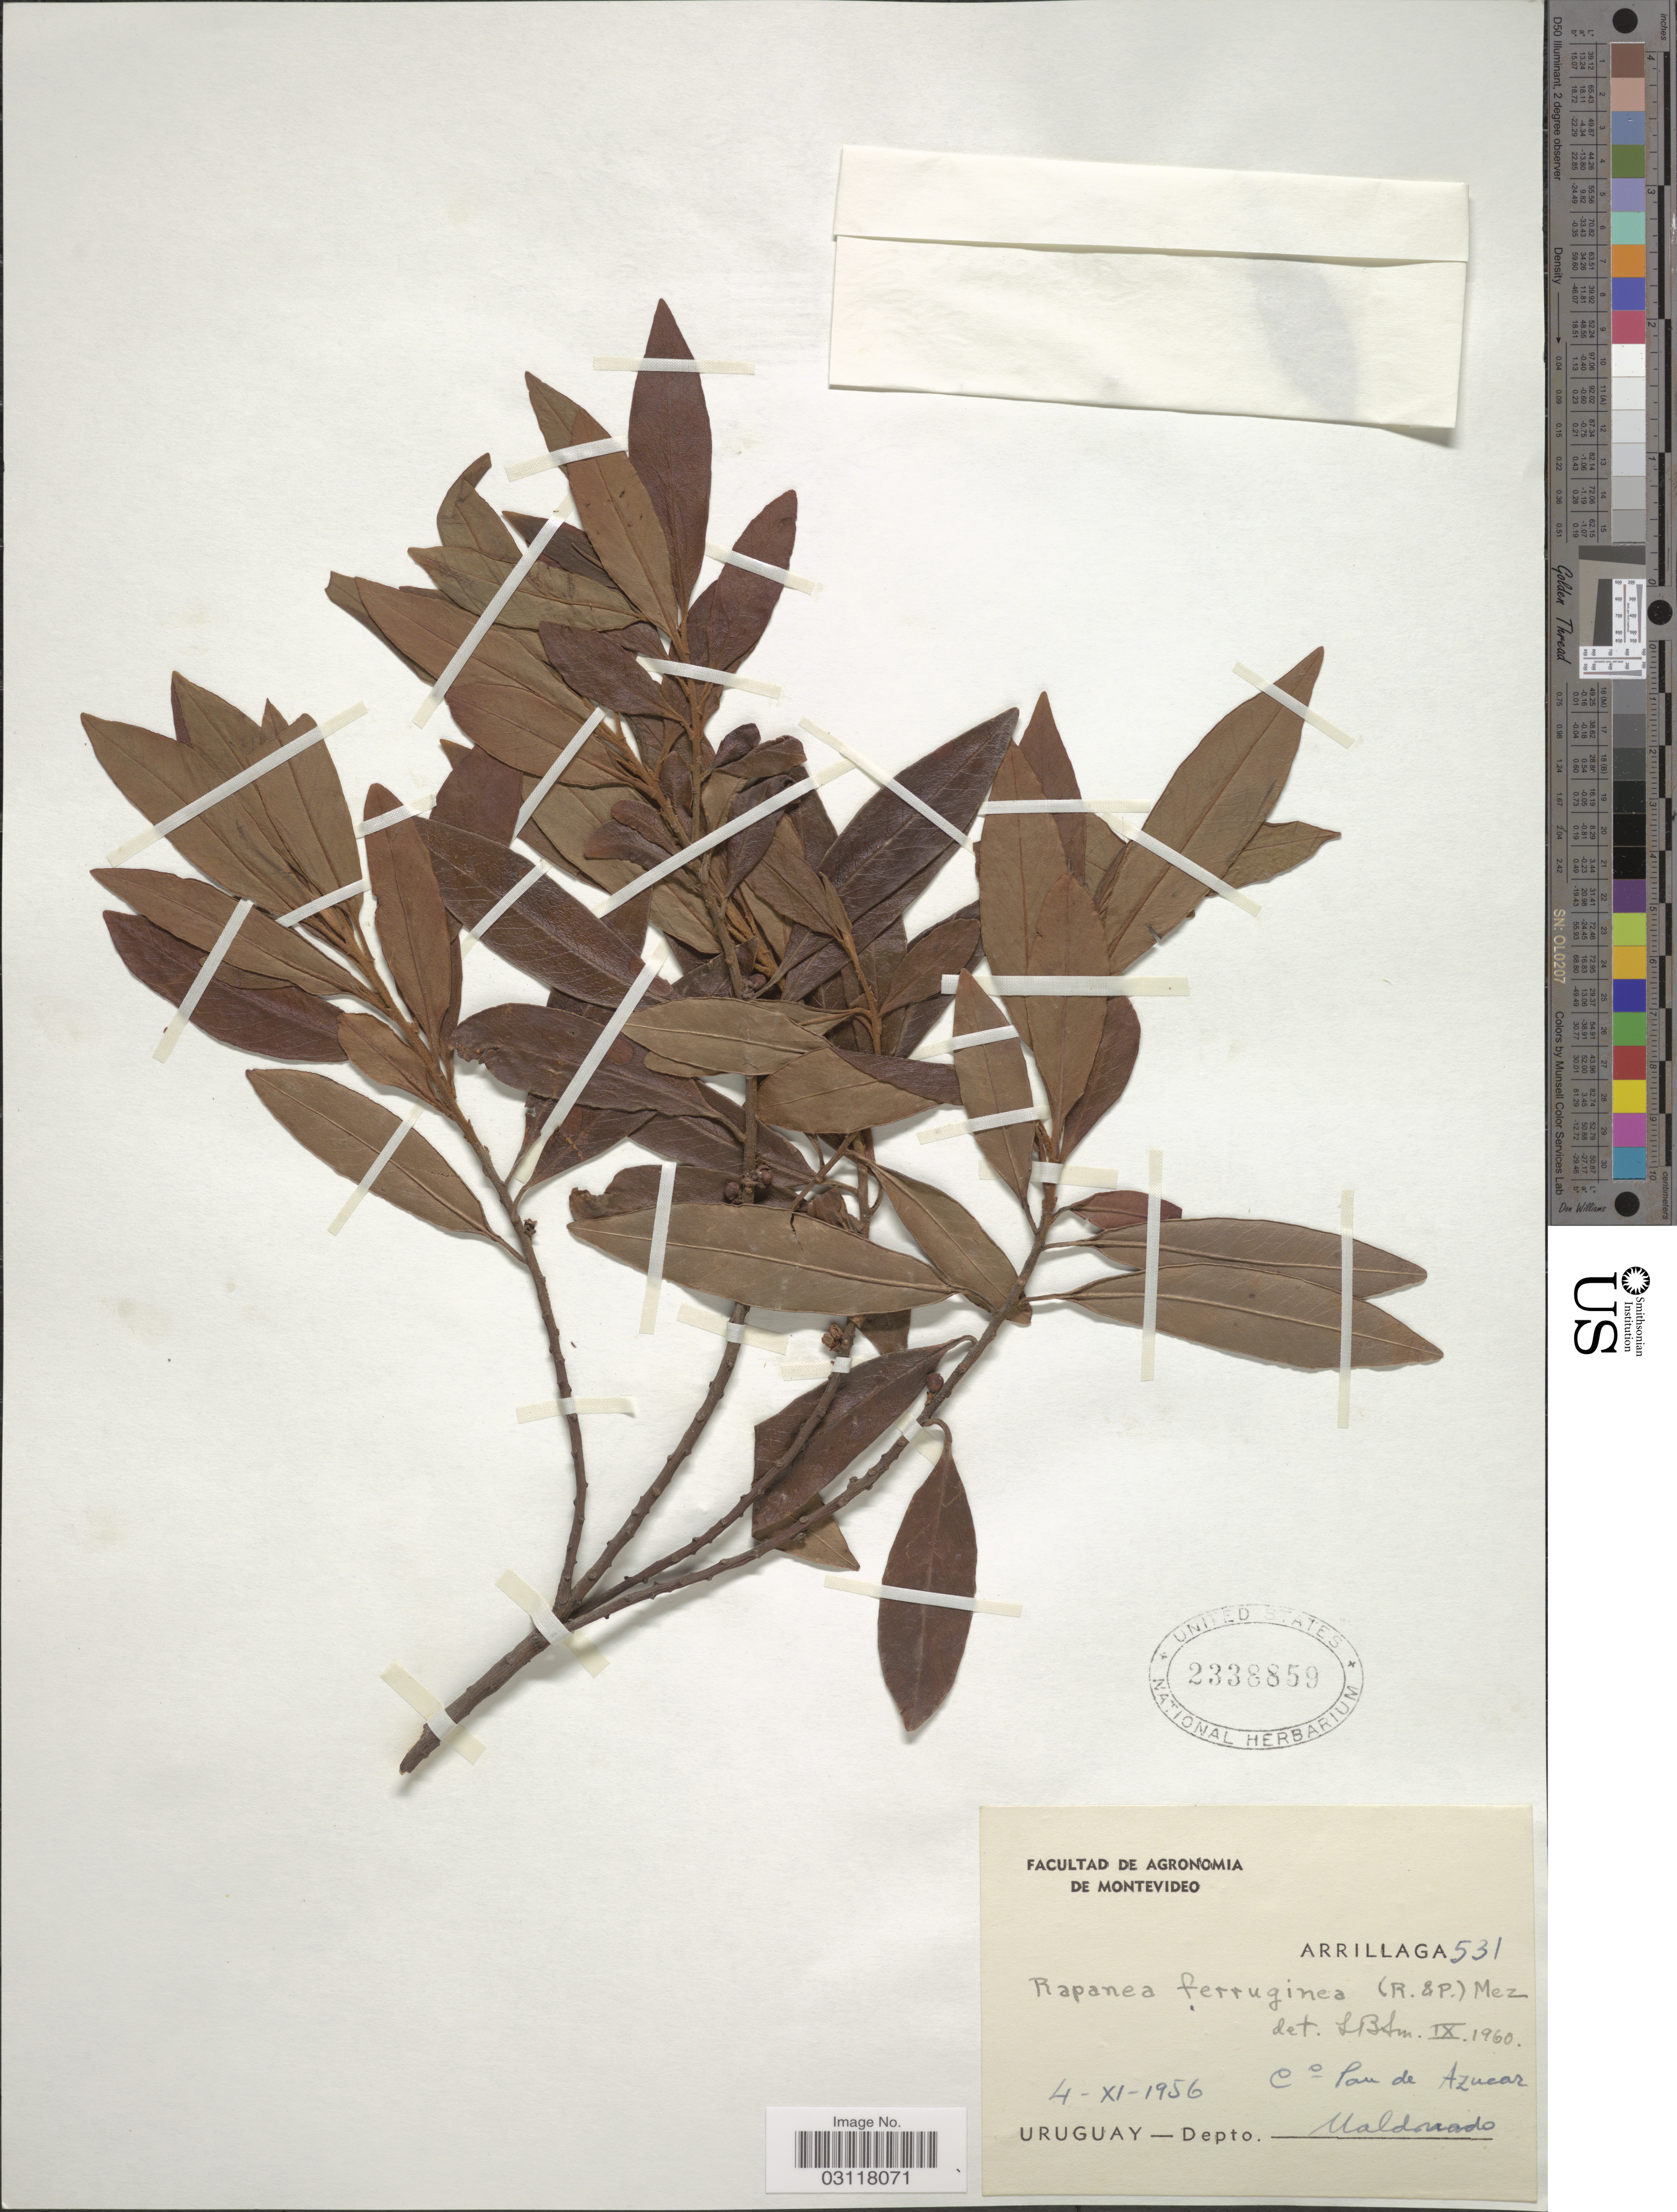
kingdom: Plantae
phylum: Tracheophyta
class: Magnoliopsida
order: Ericales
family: Primulaceae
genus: Rapanea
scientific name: Rapanea ferruginea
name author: (Ruiz & Pav.) Mez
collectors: Arrillaga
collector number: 531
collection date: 1956-11-04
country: Uruguay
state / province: Maldonado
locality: Co Pan de Azucar, Depto. Maldonado.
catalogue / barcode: US 2338859